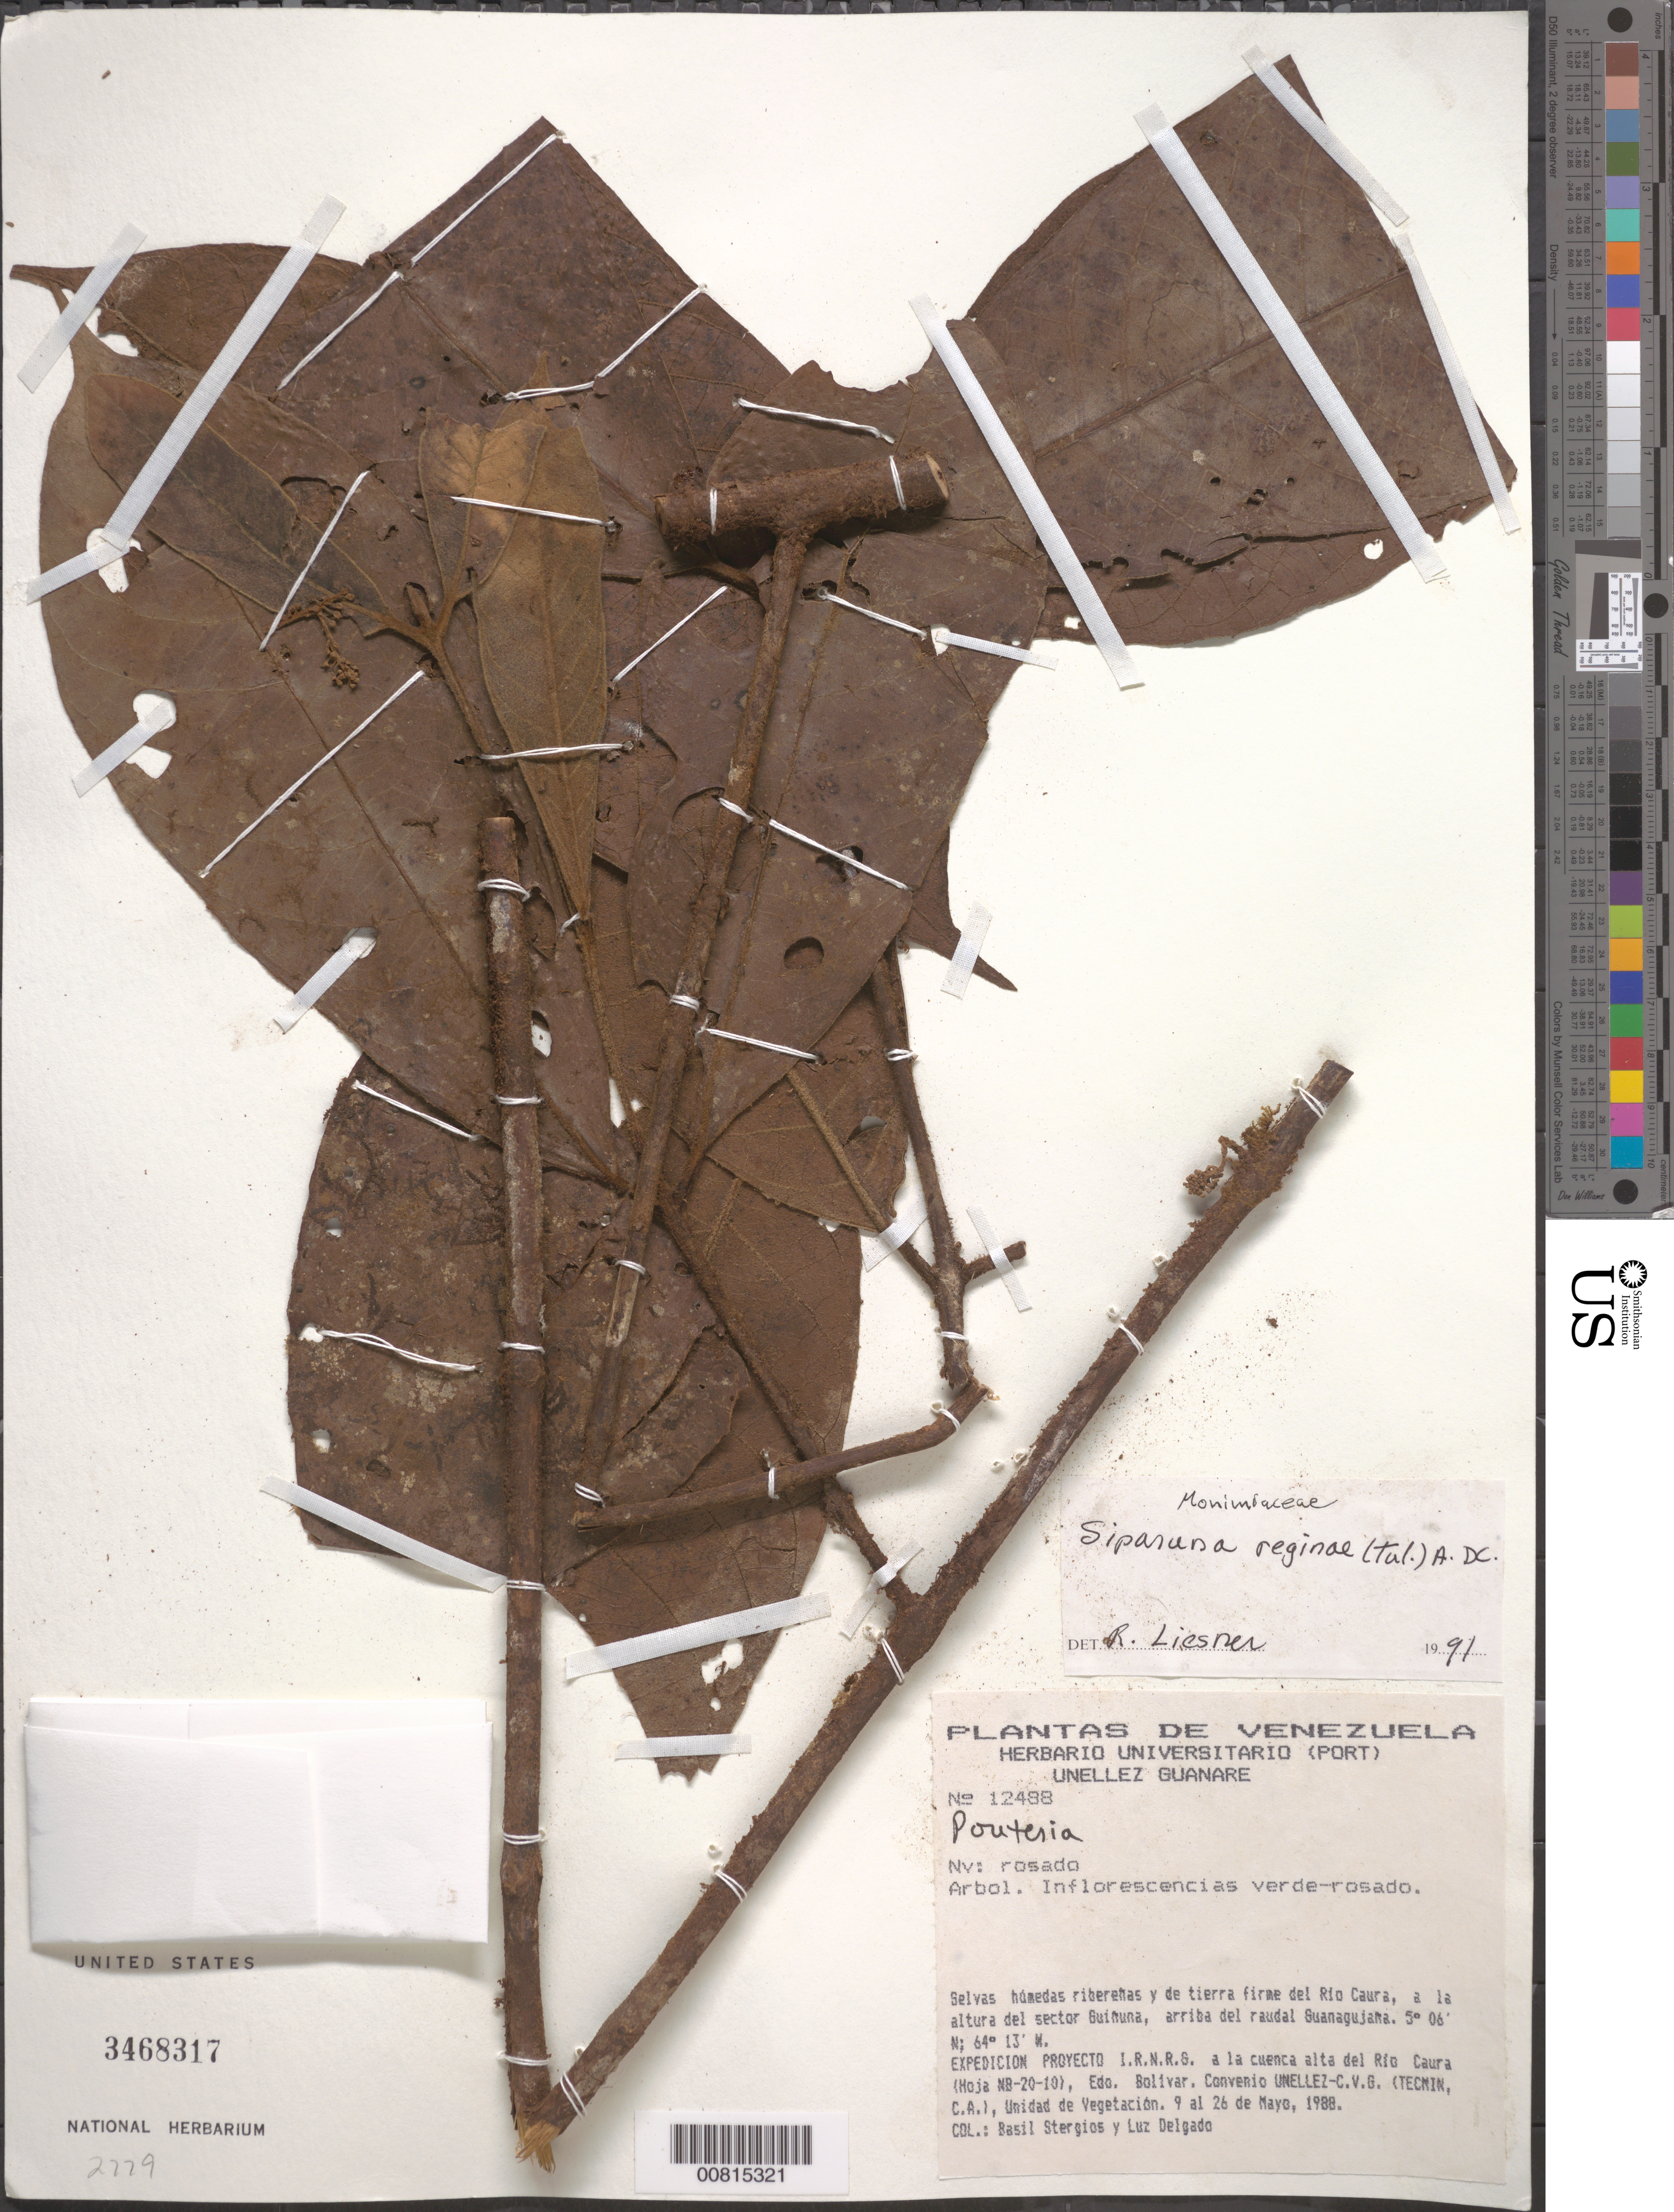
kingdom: Plantae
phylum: Tracheophyta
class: Magnoliopsida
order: Laurales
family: Siparunaceae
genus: Siparuna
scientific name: Siparuna reginae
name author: (Tul.) A. DC.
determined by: Liesner, R. L.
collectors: B. G. Stergios & L. Delgado V.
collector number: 12488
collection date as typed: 9-May-88 to 26-May-88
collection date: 1988-05-09/1988-05-26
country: Venezuela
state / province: Bolívar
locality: Río Caura, al altura del sector Guiñuna, arriba del raudal Guanagujaña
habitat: Selvas húmedas ribeneras y de terra firme del río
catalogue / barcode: US 3468317